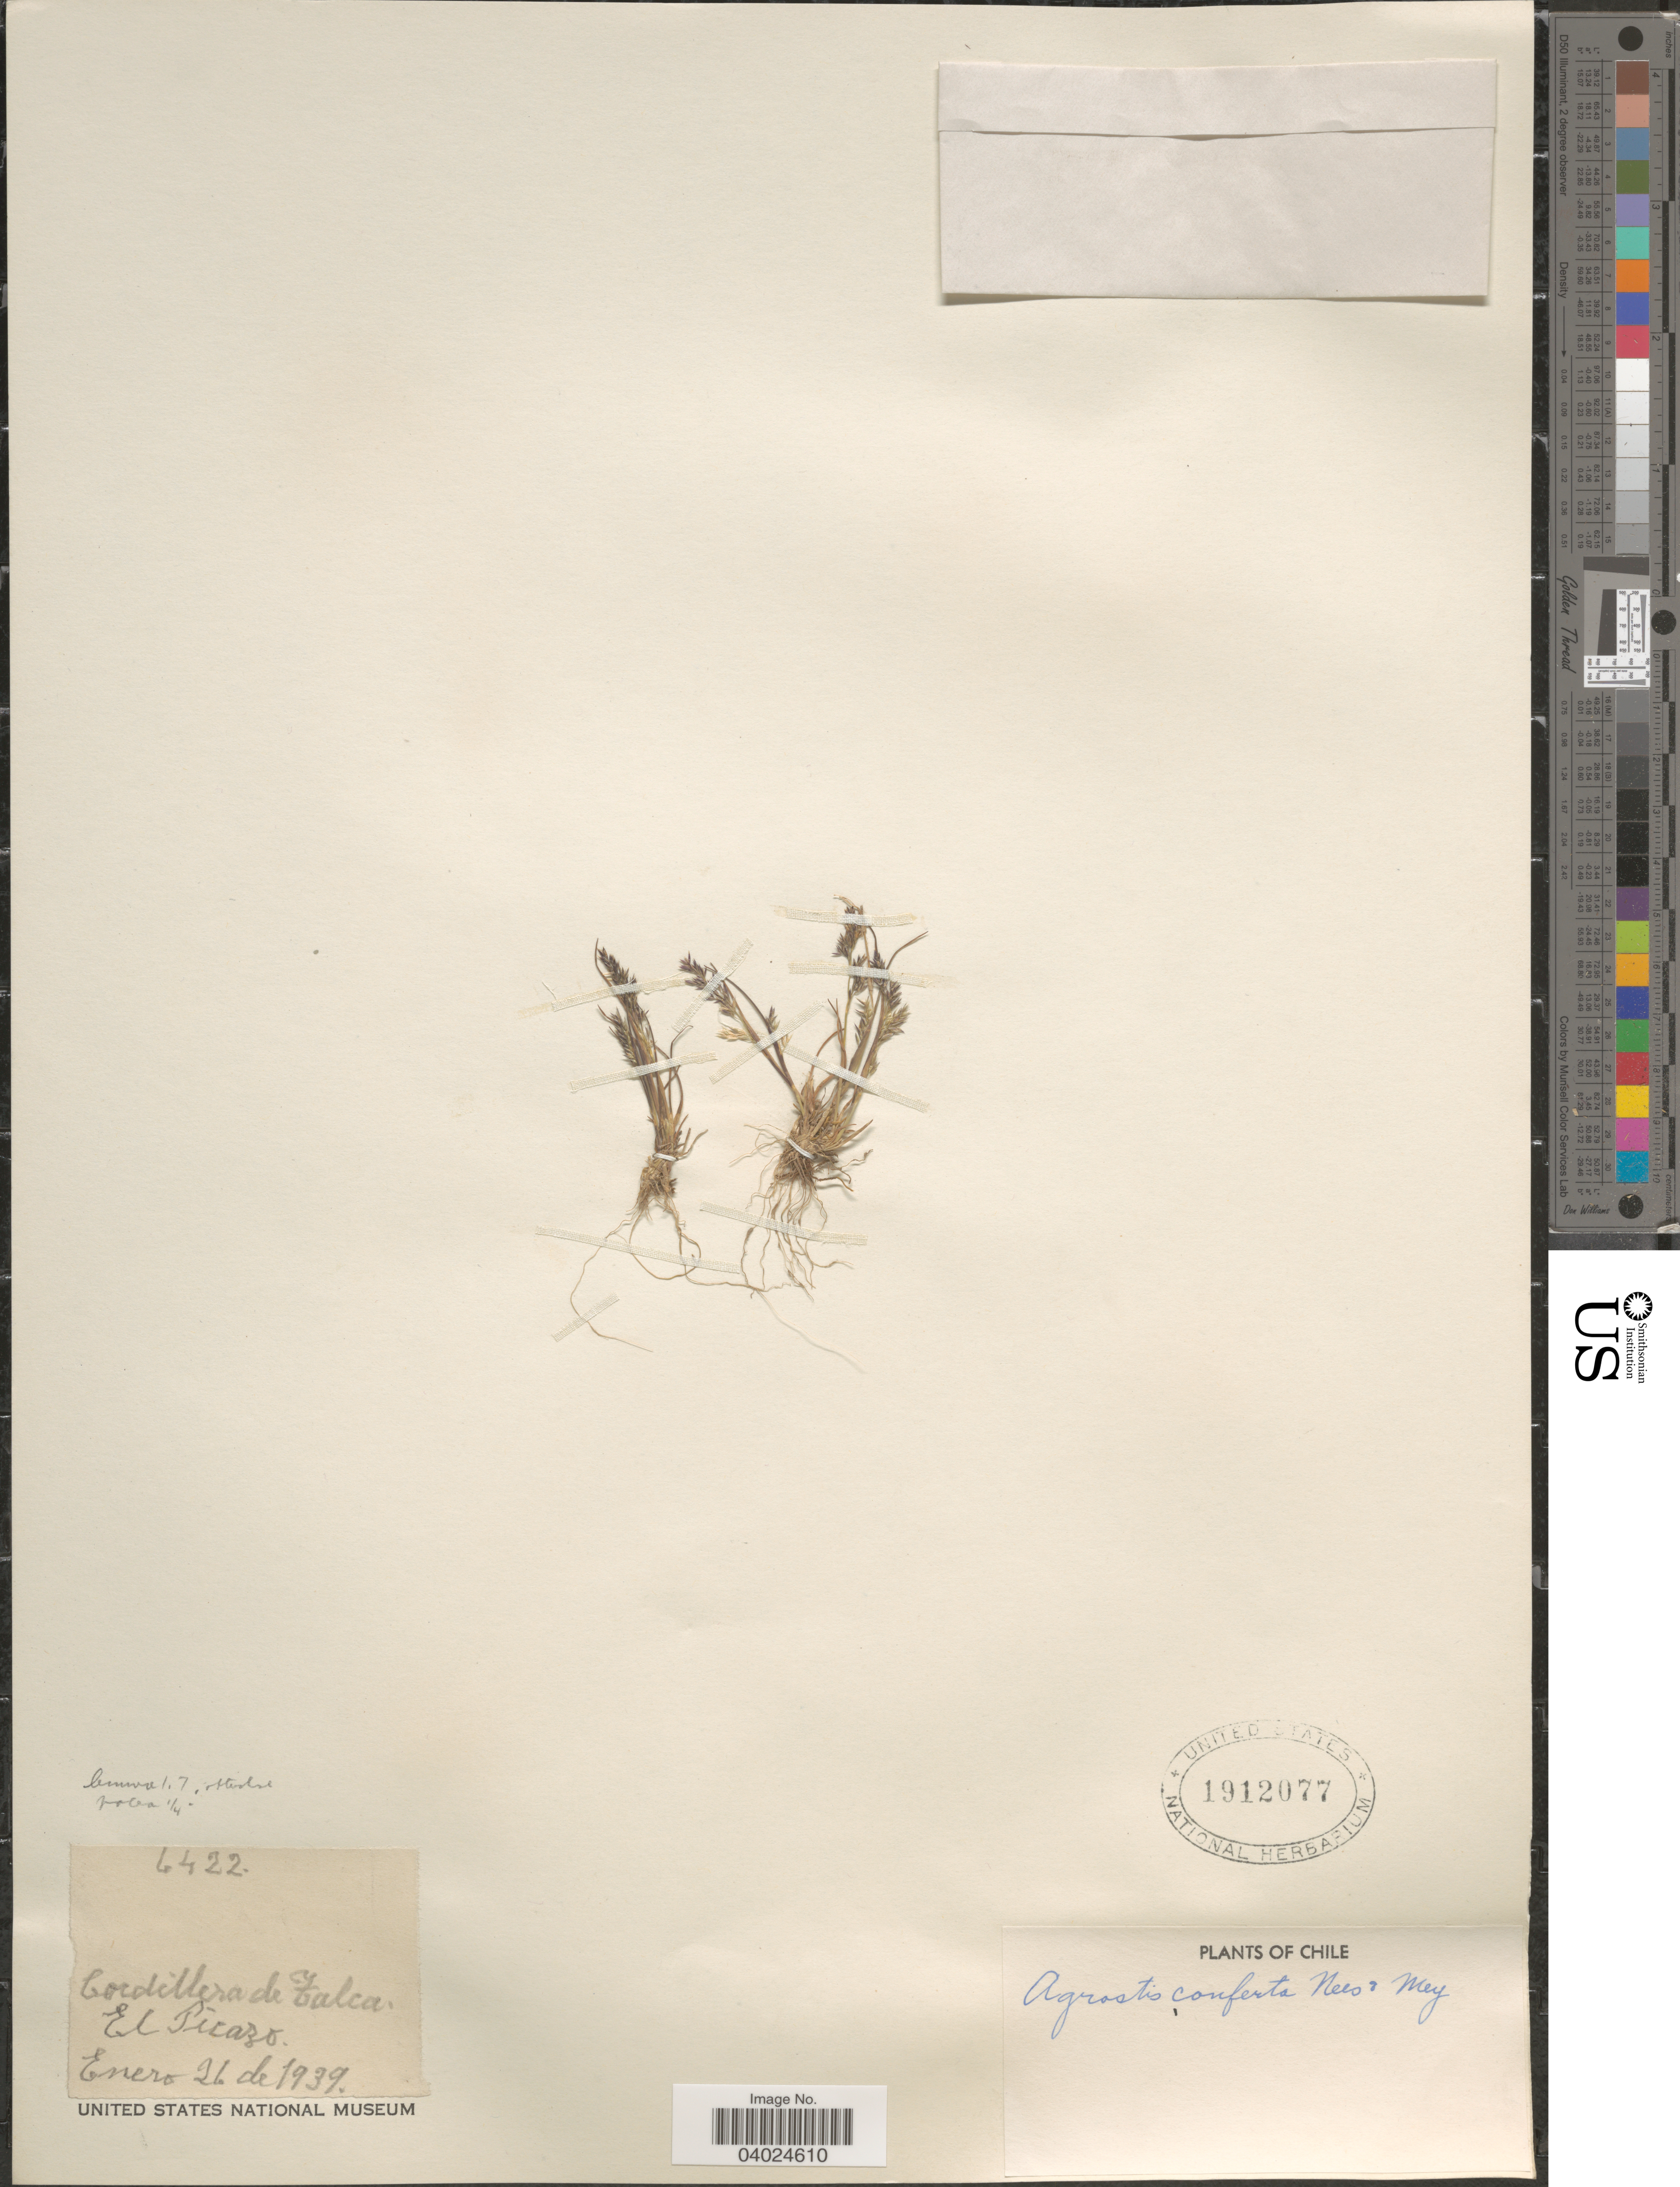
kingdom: Plantae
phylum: Tracheophyta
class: Liliopsida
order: Poales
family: Poaceae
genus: Agrostis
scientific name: Agrostis meyenii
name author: Trin.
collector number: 6422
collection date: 1939-01-26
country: Chile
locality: Cordillera de Falca. El Picazo.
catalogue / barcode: US 1912077